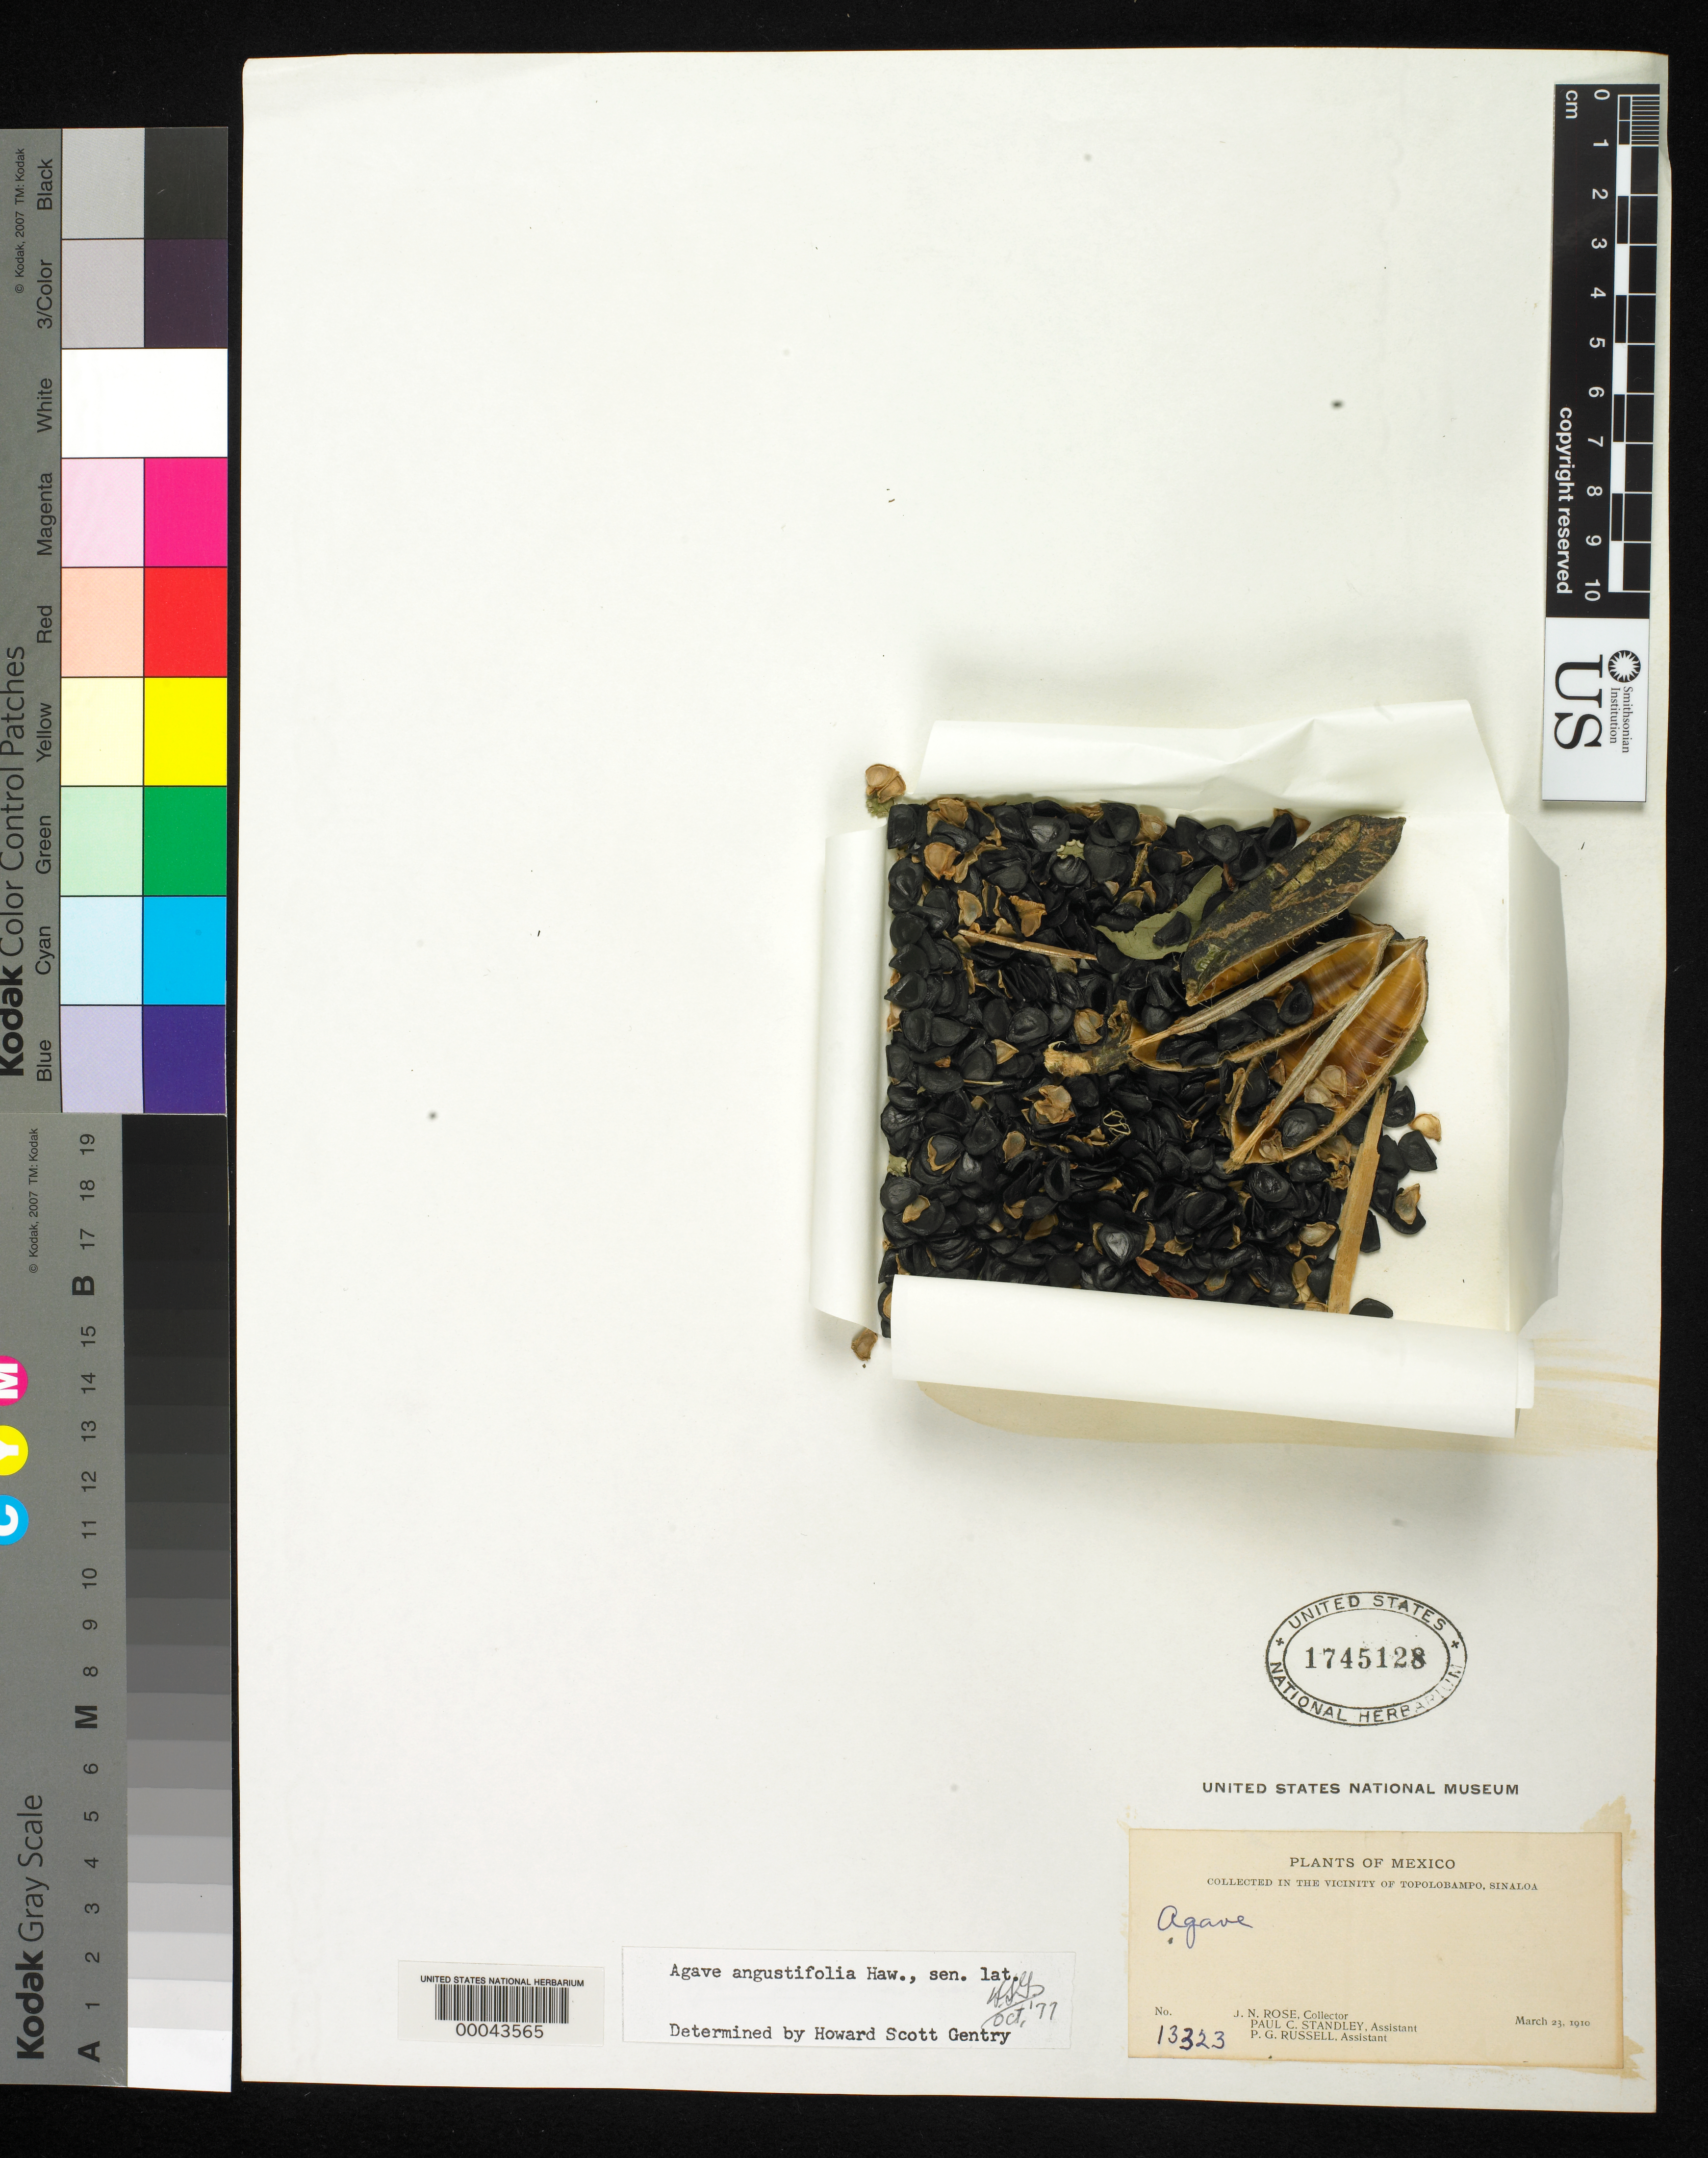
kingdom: Plantae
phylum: Tracheophyta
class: Liliopsida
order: Asparagales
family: Asparagaceae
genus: Agave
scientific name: Agave angustifolia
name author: Haw.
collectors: J. N. Rose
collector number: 13323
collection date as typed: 23 Mar 1910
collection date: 1910-03-23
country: Mexico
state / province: Sinaloa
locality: In the vicinity of topolobampo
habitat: Dry rocky hill.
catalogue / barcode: US 1745128